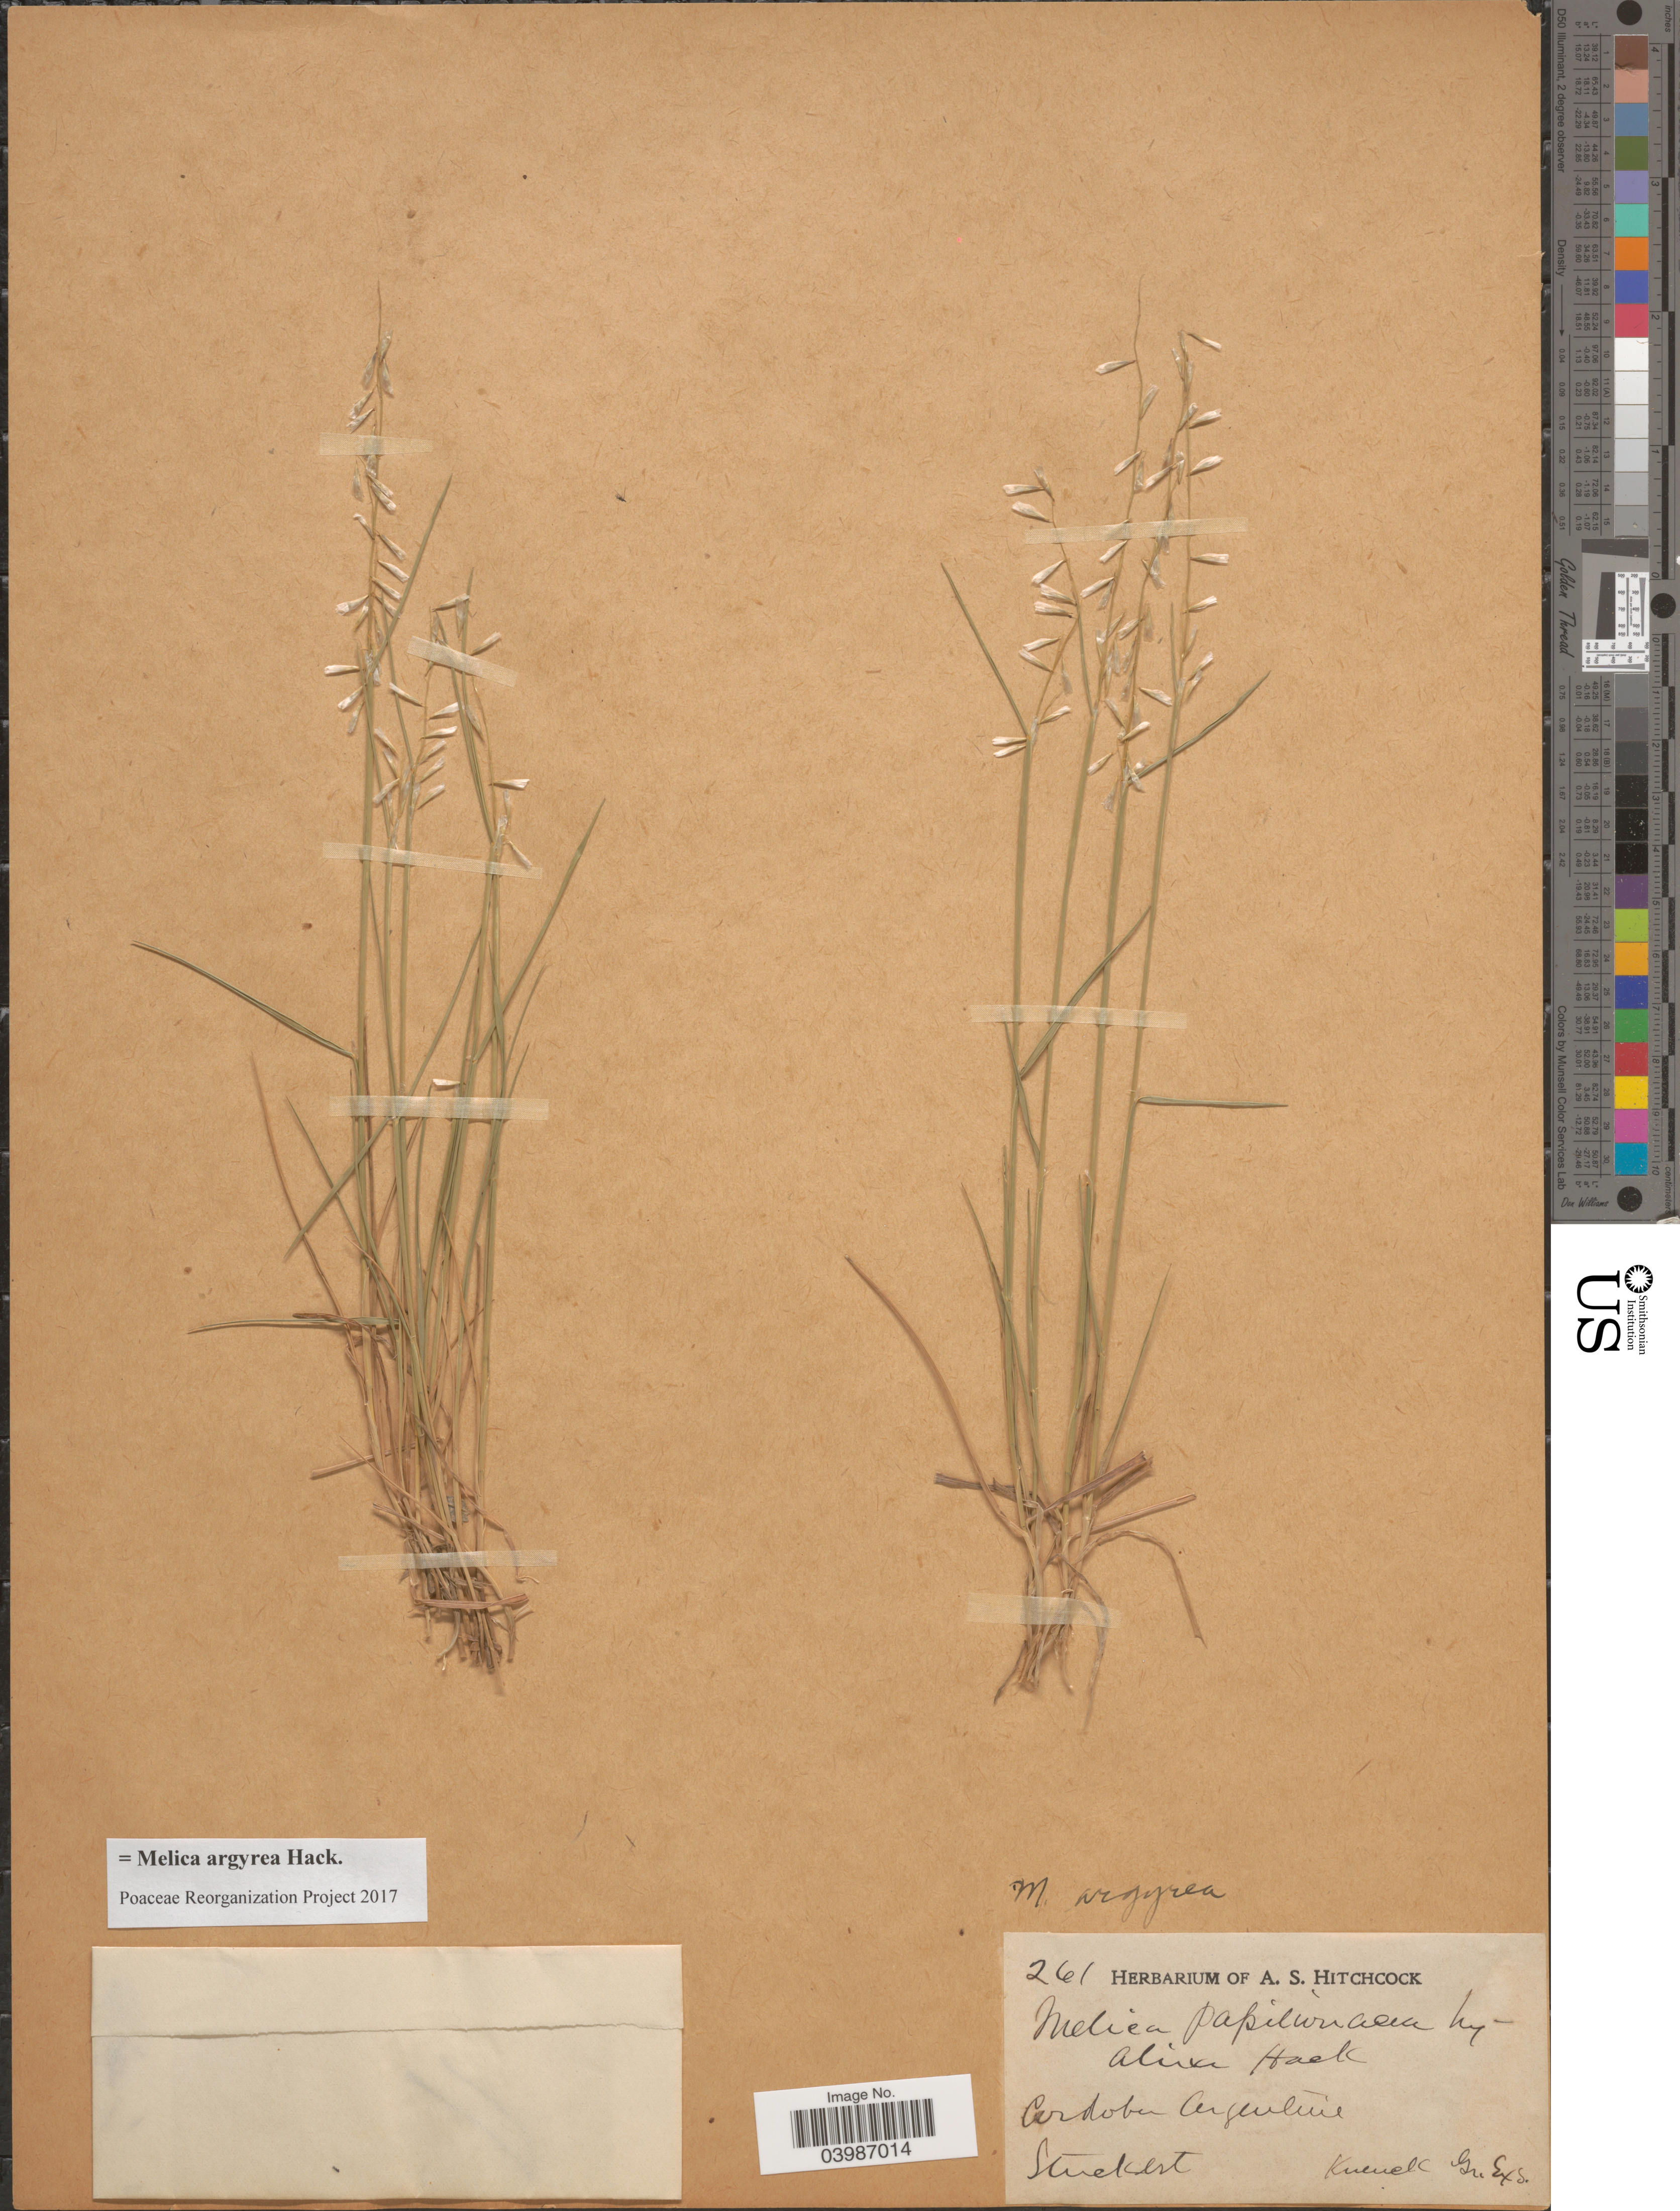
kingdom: Plantae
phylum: Tracheophyta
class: Liliopsida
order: Poales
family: Poaceae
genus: Melica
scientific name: Melica argyrea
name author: Hack. ex Stuck.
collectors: Stuckert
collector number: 261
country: Argentina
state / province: Cordoba